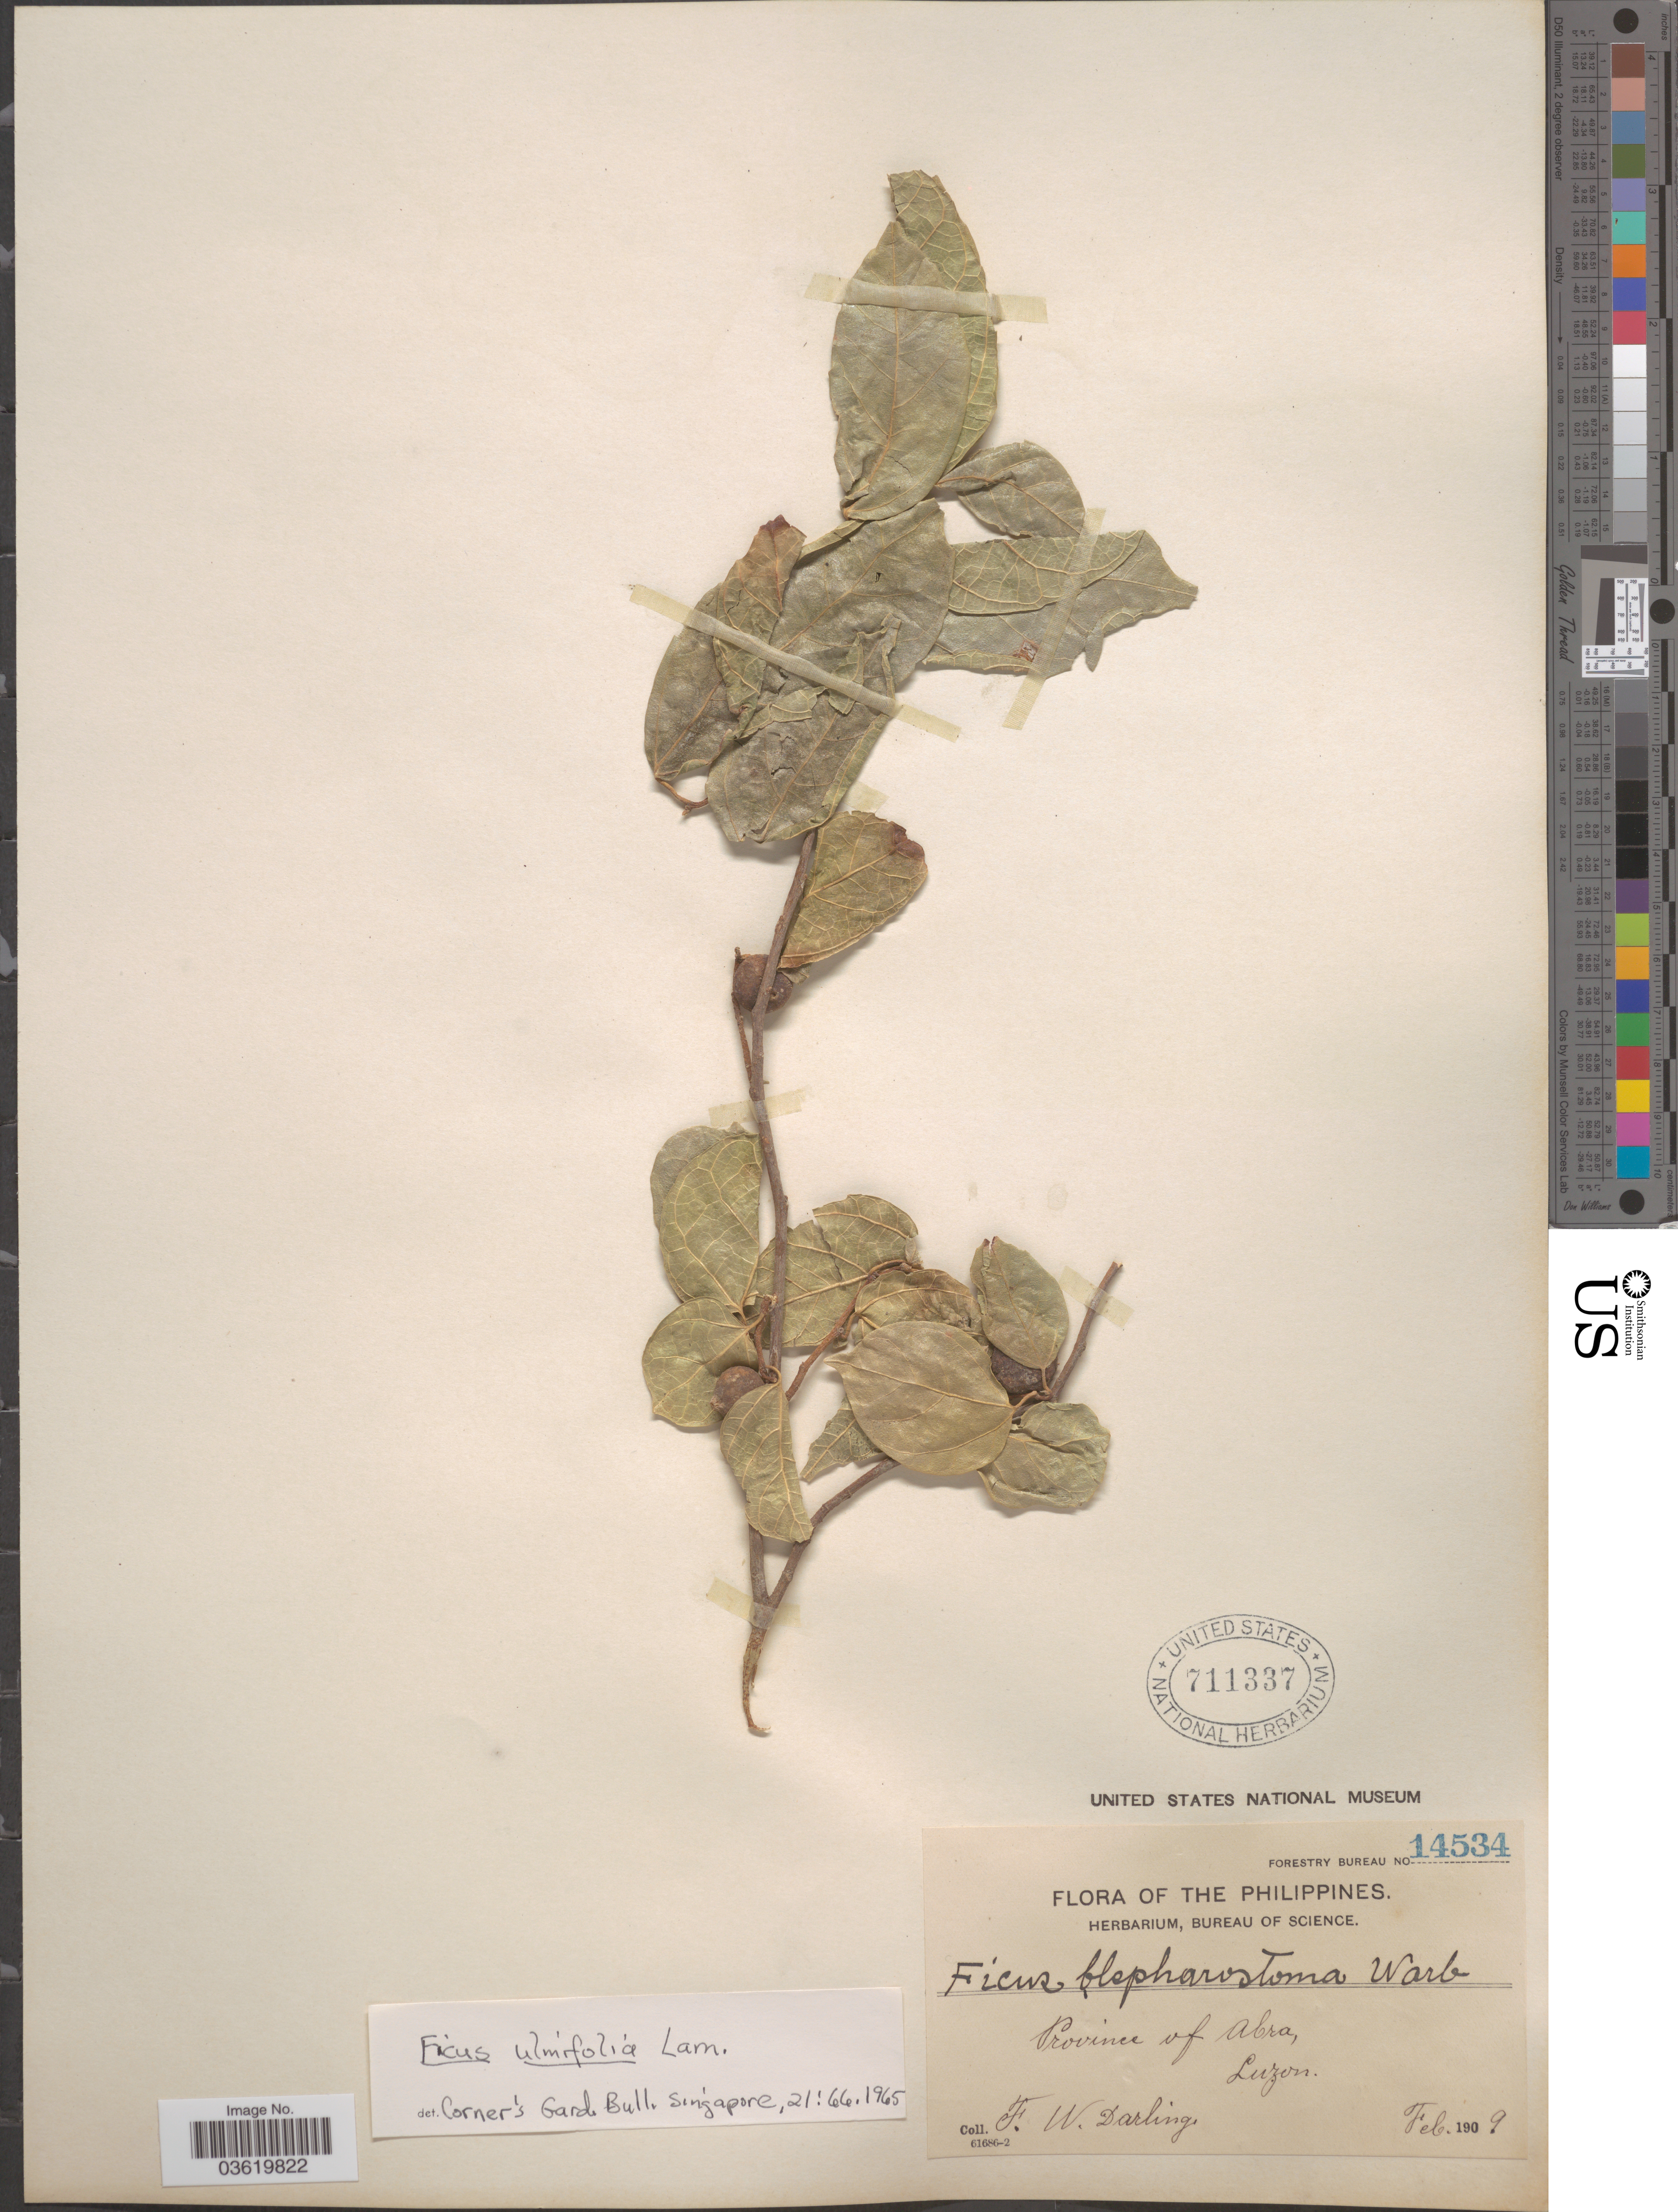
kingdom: Plantae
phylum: Tracheophyta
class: Magnoliopsida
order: Rosales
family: Moraceae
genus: Ficus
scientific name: Ficus ulmifolia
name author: Lam.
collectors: F. Darling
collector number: Forestry Bureau 14534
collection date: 1909-02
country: Philippines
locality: Province of Abra, Luzon.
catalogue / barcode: US 711337